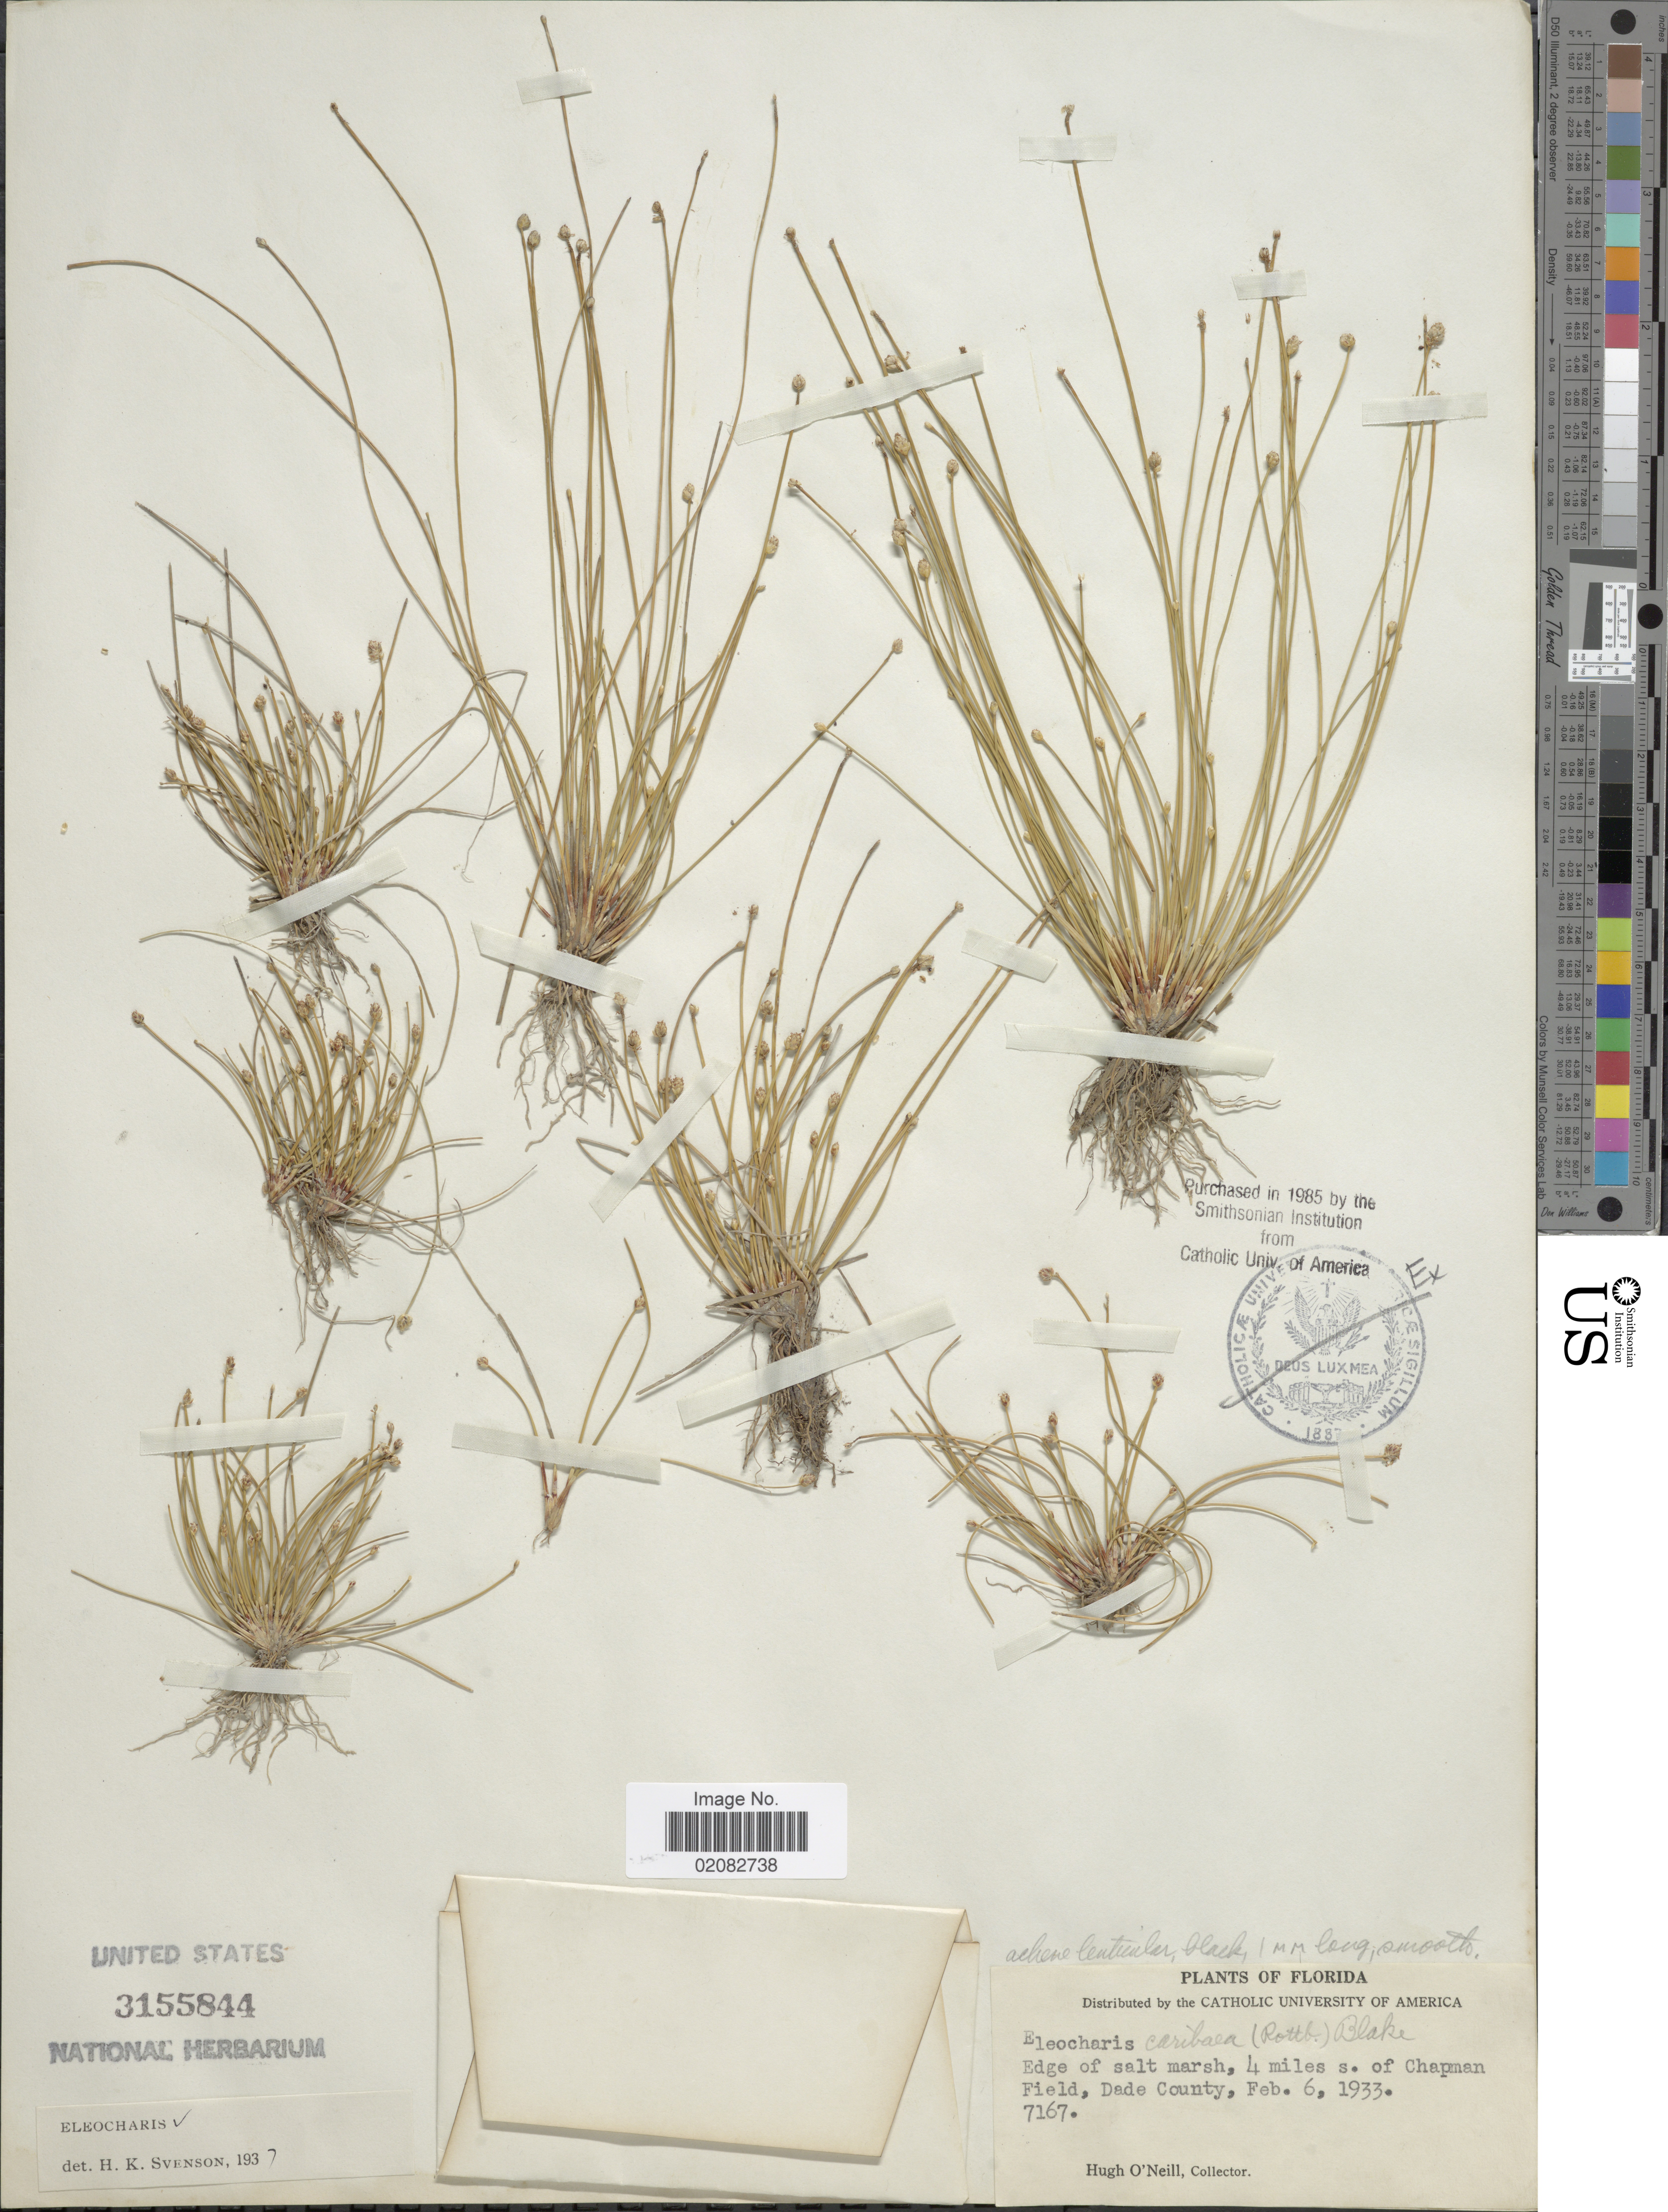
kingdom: Plantae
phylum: Tracheophyta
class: Liliopsida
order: Poales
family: Cyperaceae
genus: Eleocharis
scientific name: Eleocharis geniculata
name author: (L.) Roem. & Schult.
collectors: H. O'Neill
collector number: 7167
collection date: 1933-02-06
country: United States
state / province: Florida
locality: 4 miles s. of Chapman Field, Dade County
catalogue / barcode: US 3155844